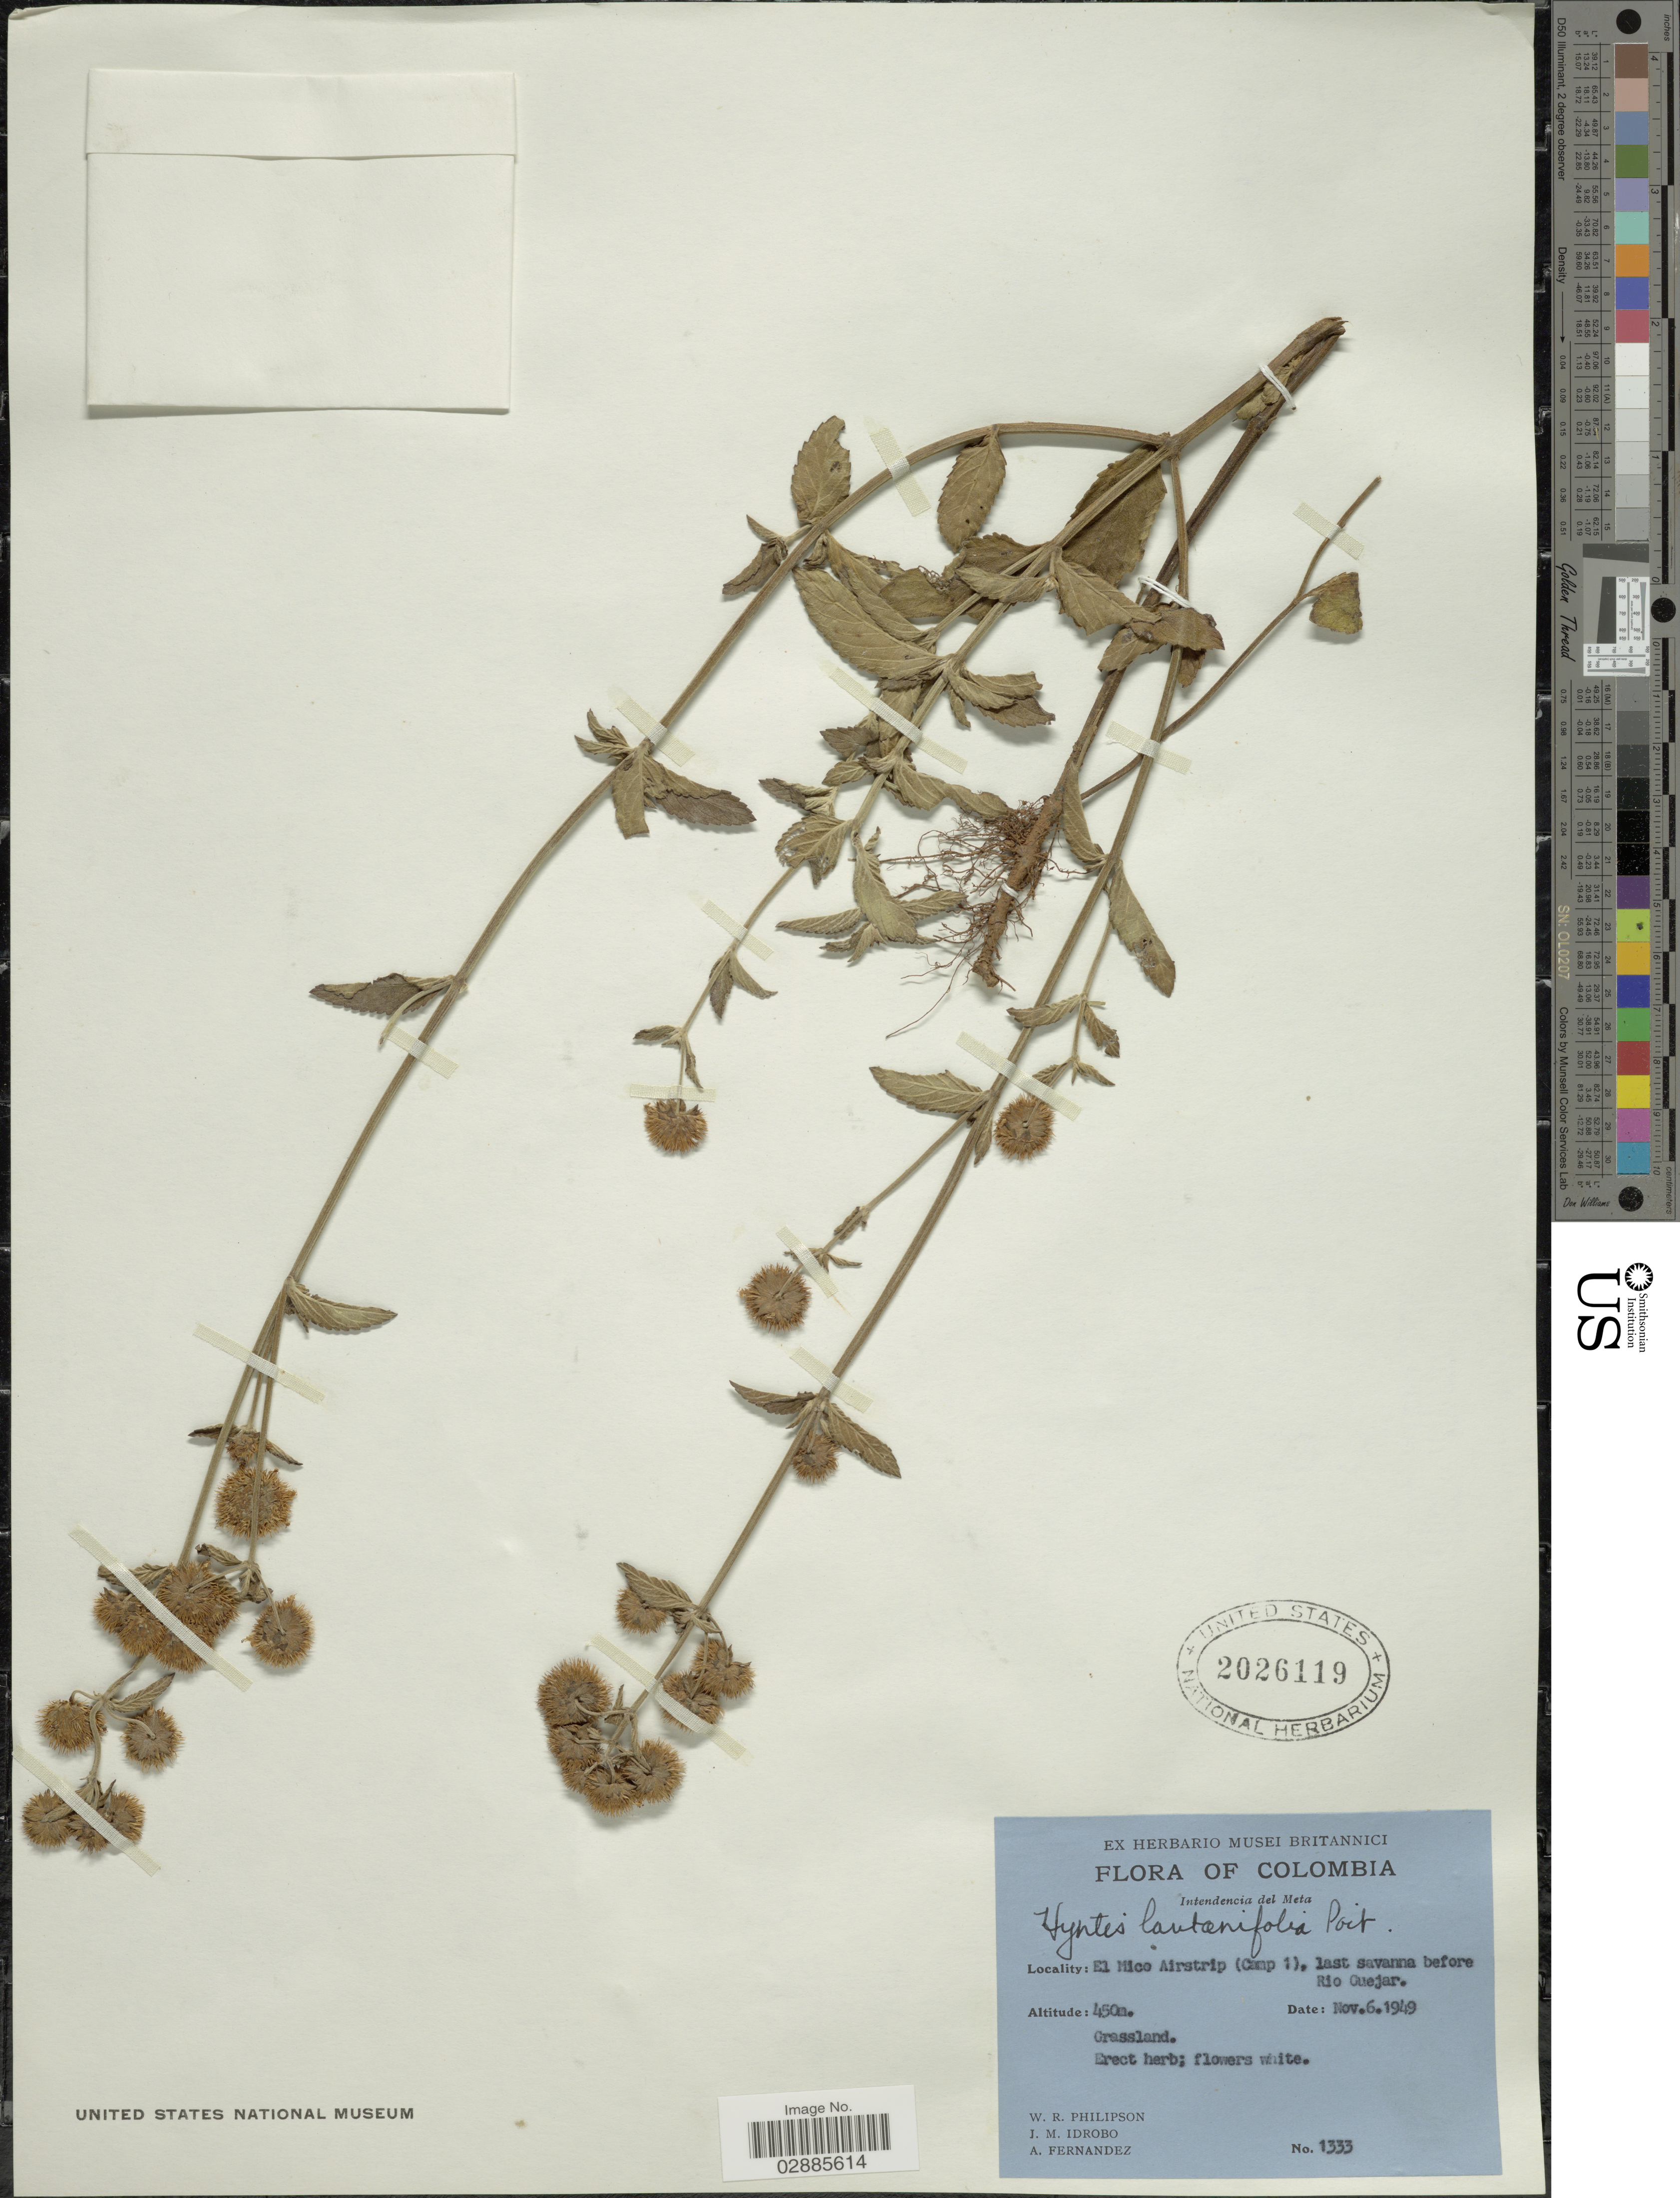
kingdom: Plantae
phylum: Tracheophyta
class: Magnoliopsida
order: Lamiales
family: Lamiaceae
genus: Hyptis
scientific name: Hyptis lantanifolia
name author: Poit.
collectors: W. R. Philipson, J. M. Idrobo & A. Fernandez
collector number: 1333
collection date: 1949-11-06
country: Colombia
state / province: Meta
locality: Intendencia del Meta. El Mico Airstrip (Camp 1), last savanna before Rio Guejar.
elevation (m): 450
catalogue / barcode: US 2026119